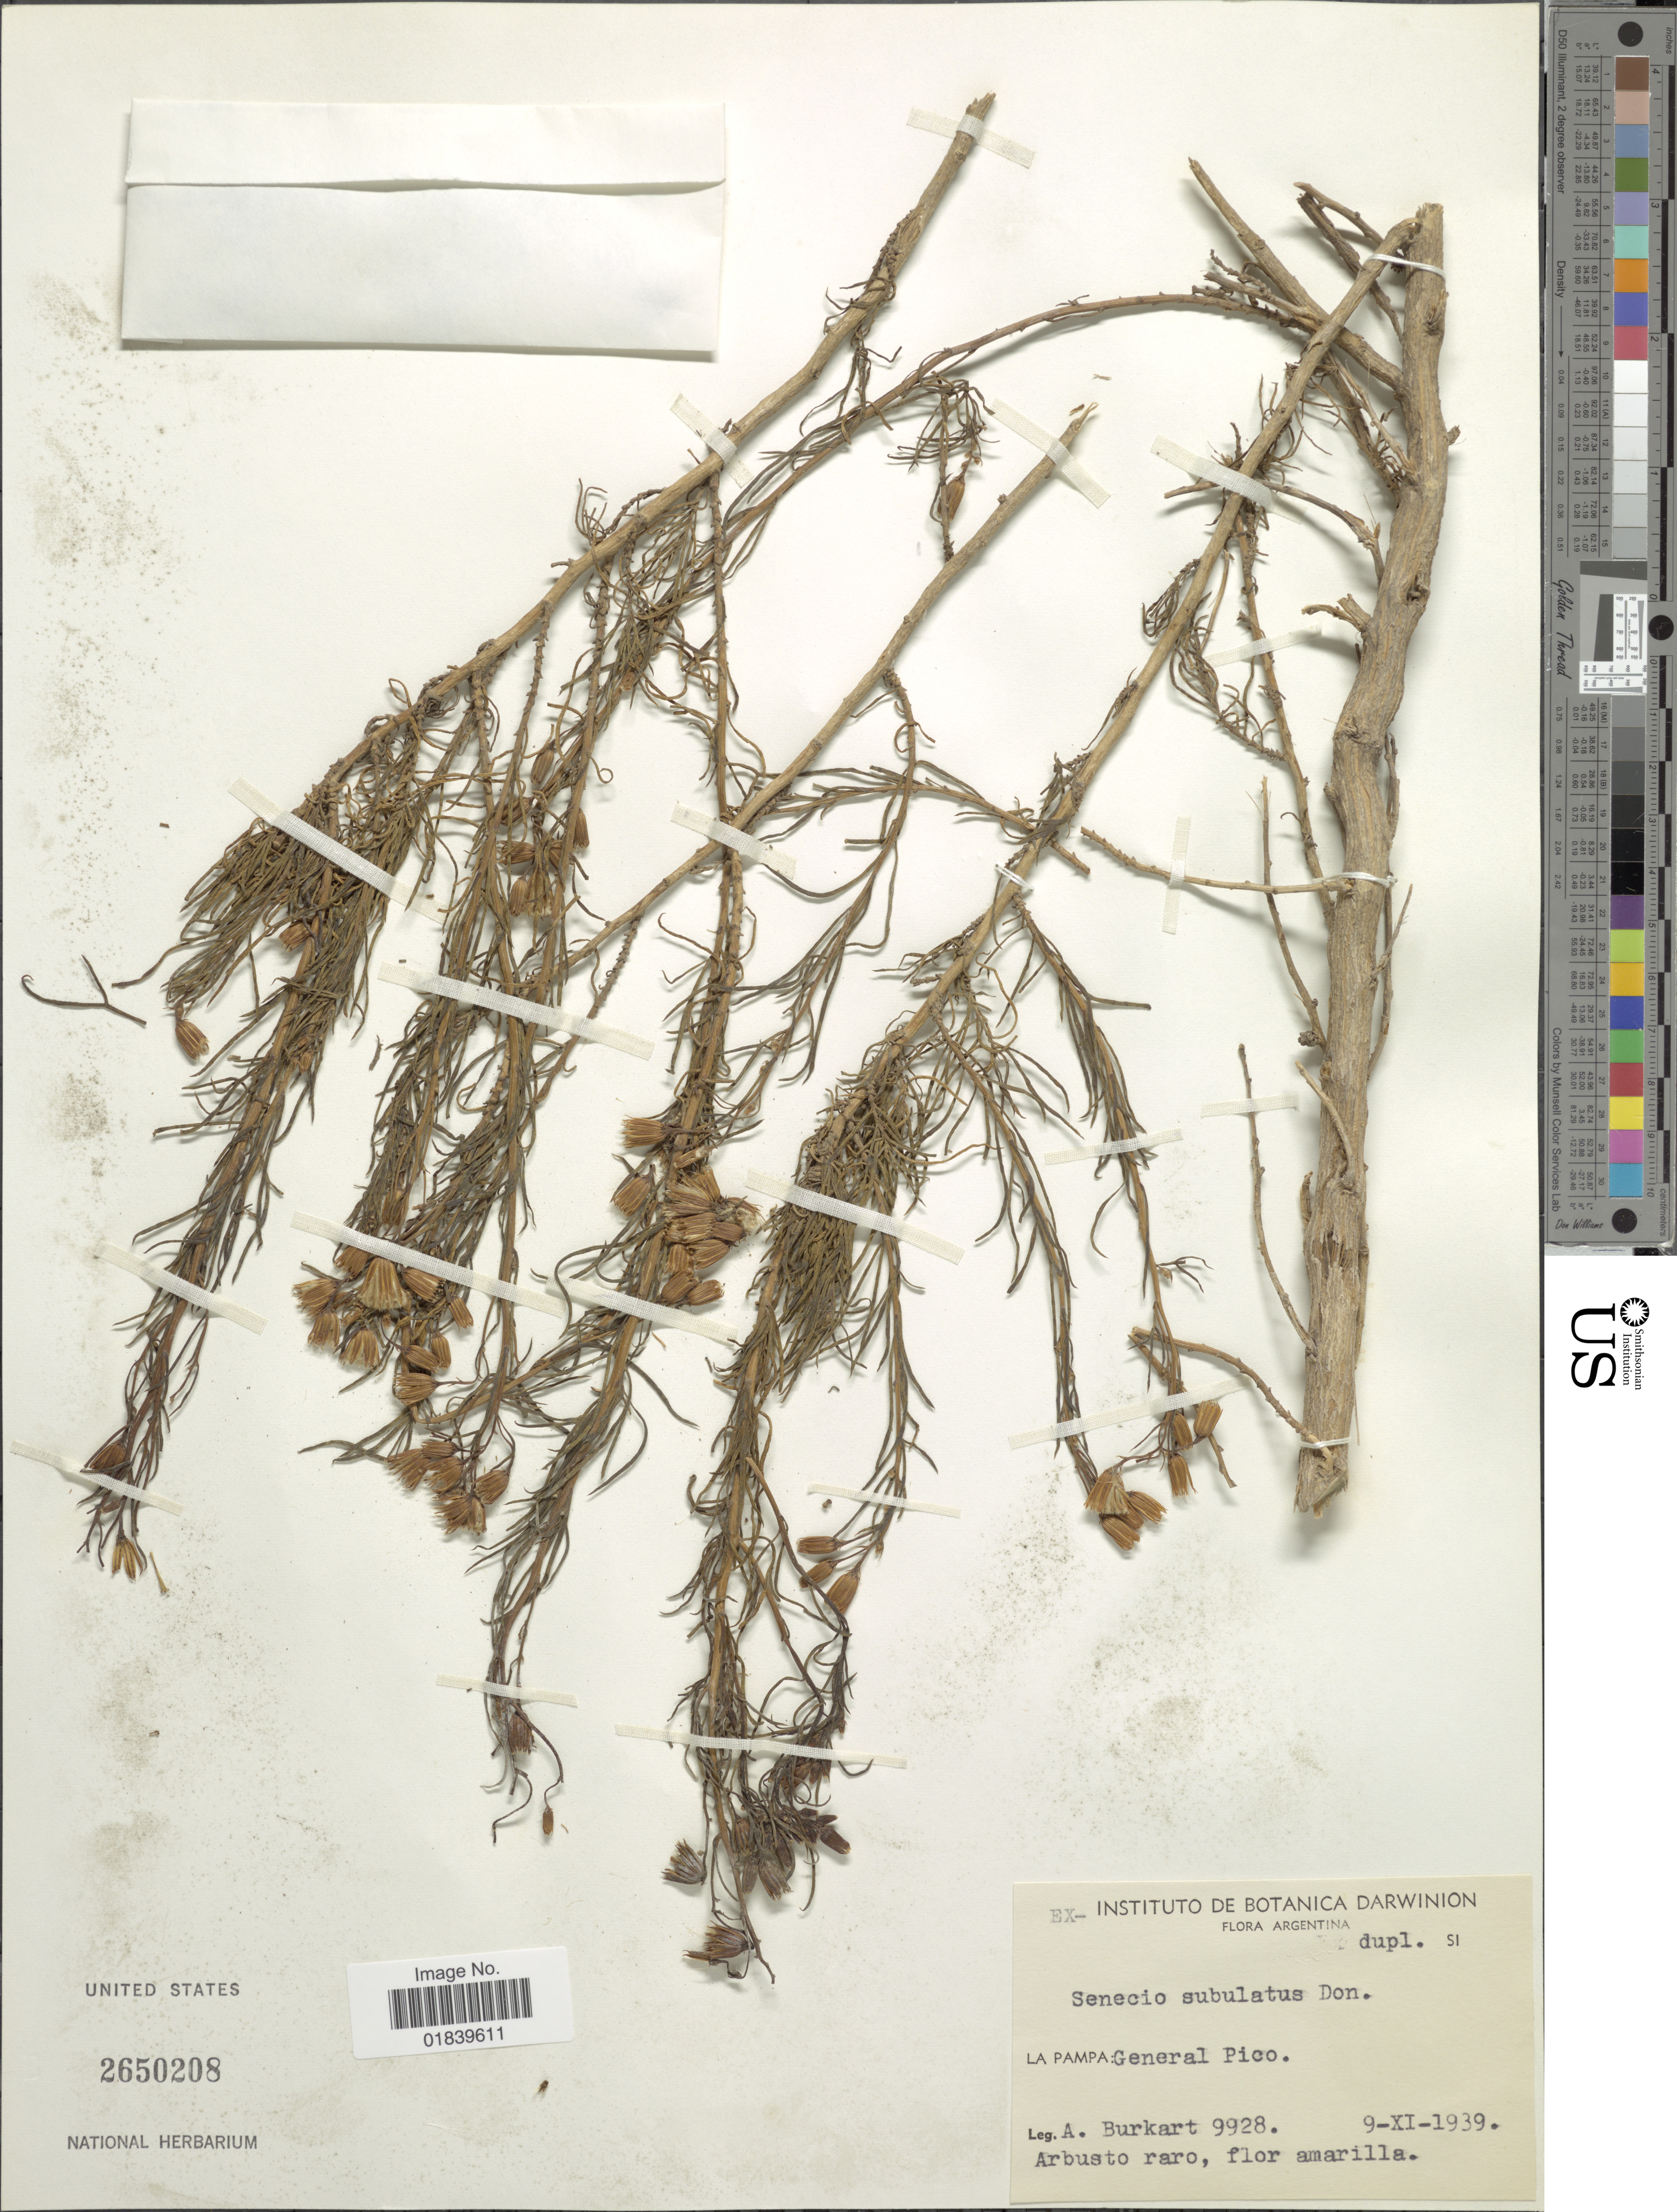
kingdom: Plantae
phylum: Tracheophyta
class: Magnoliopsida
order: Asterales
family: Asteraceae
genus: Senecio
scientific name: Senecio subulatus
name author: D. Don ex Hook. & Arn.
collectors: A. E. Burkart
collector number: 9228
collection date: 1939-11-09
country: Argentina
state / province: La Pampa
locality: La Pampa: General Pico.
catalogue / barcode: US 2650208